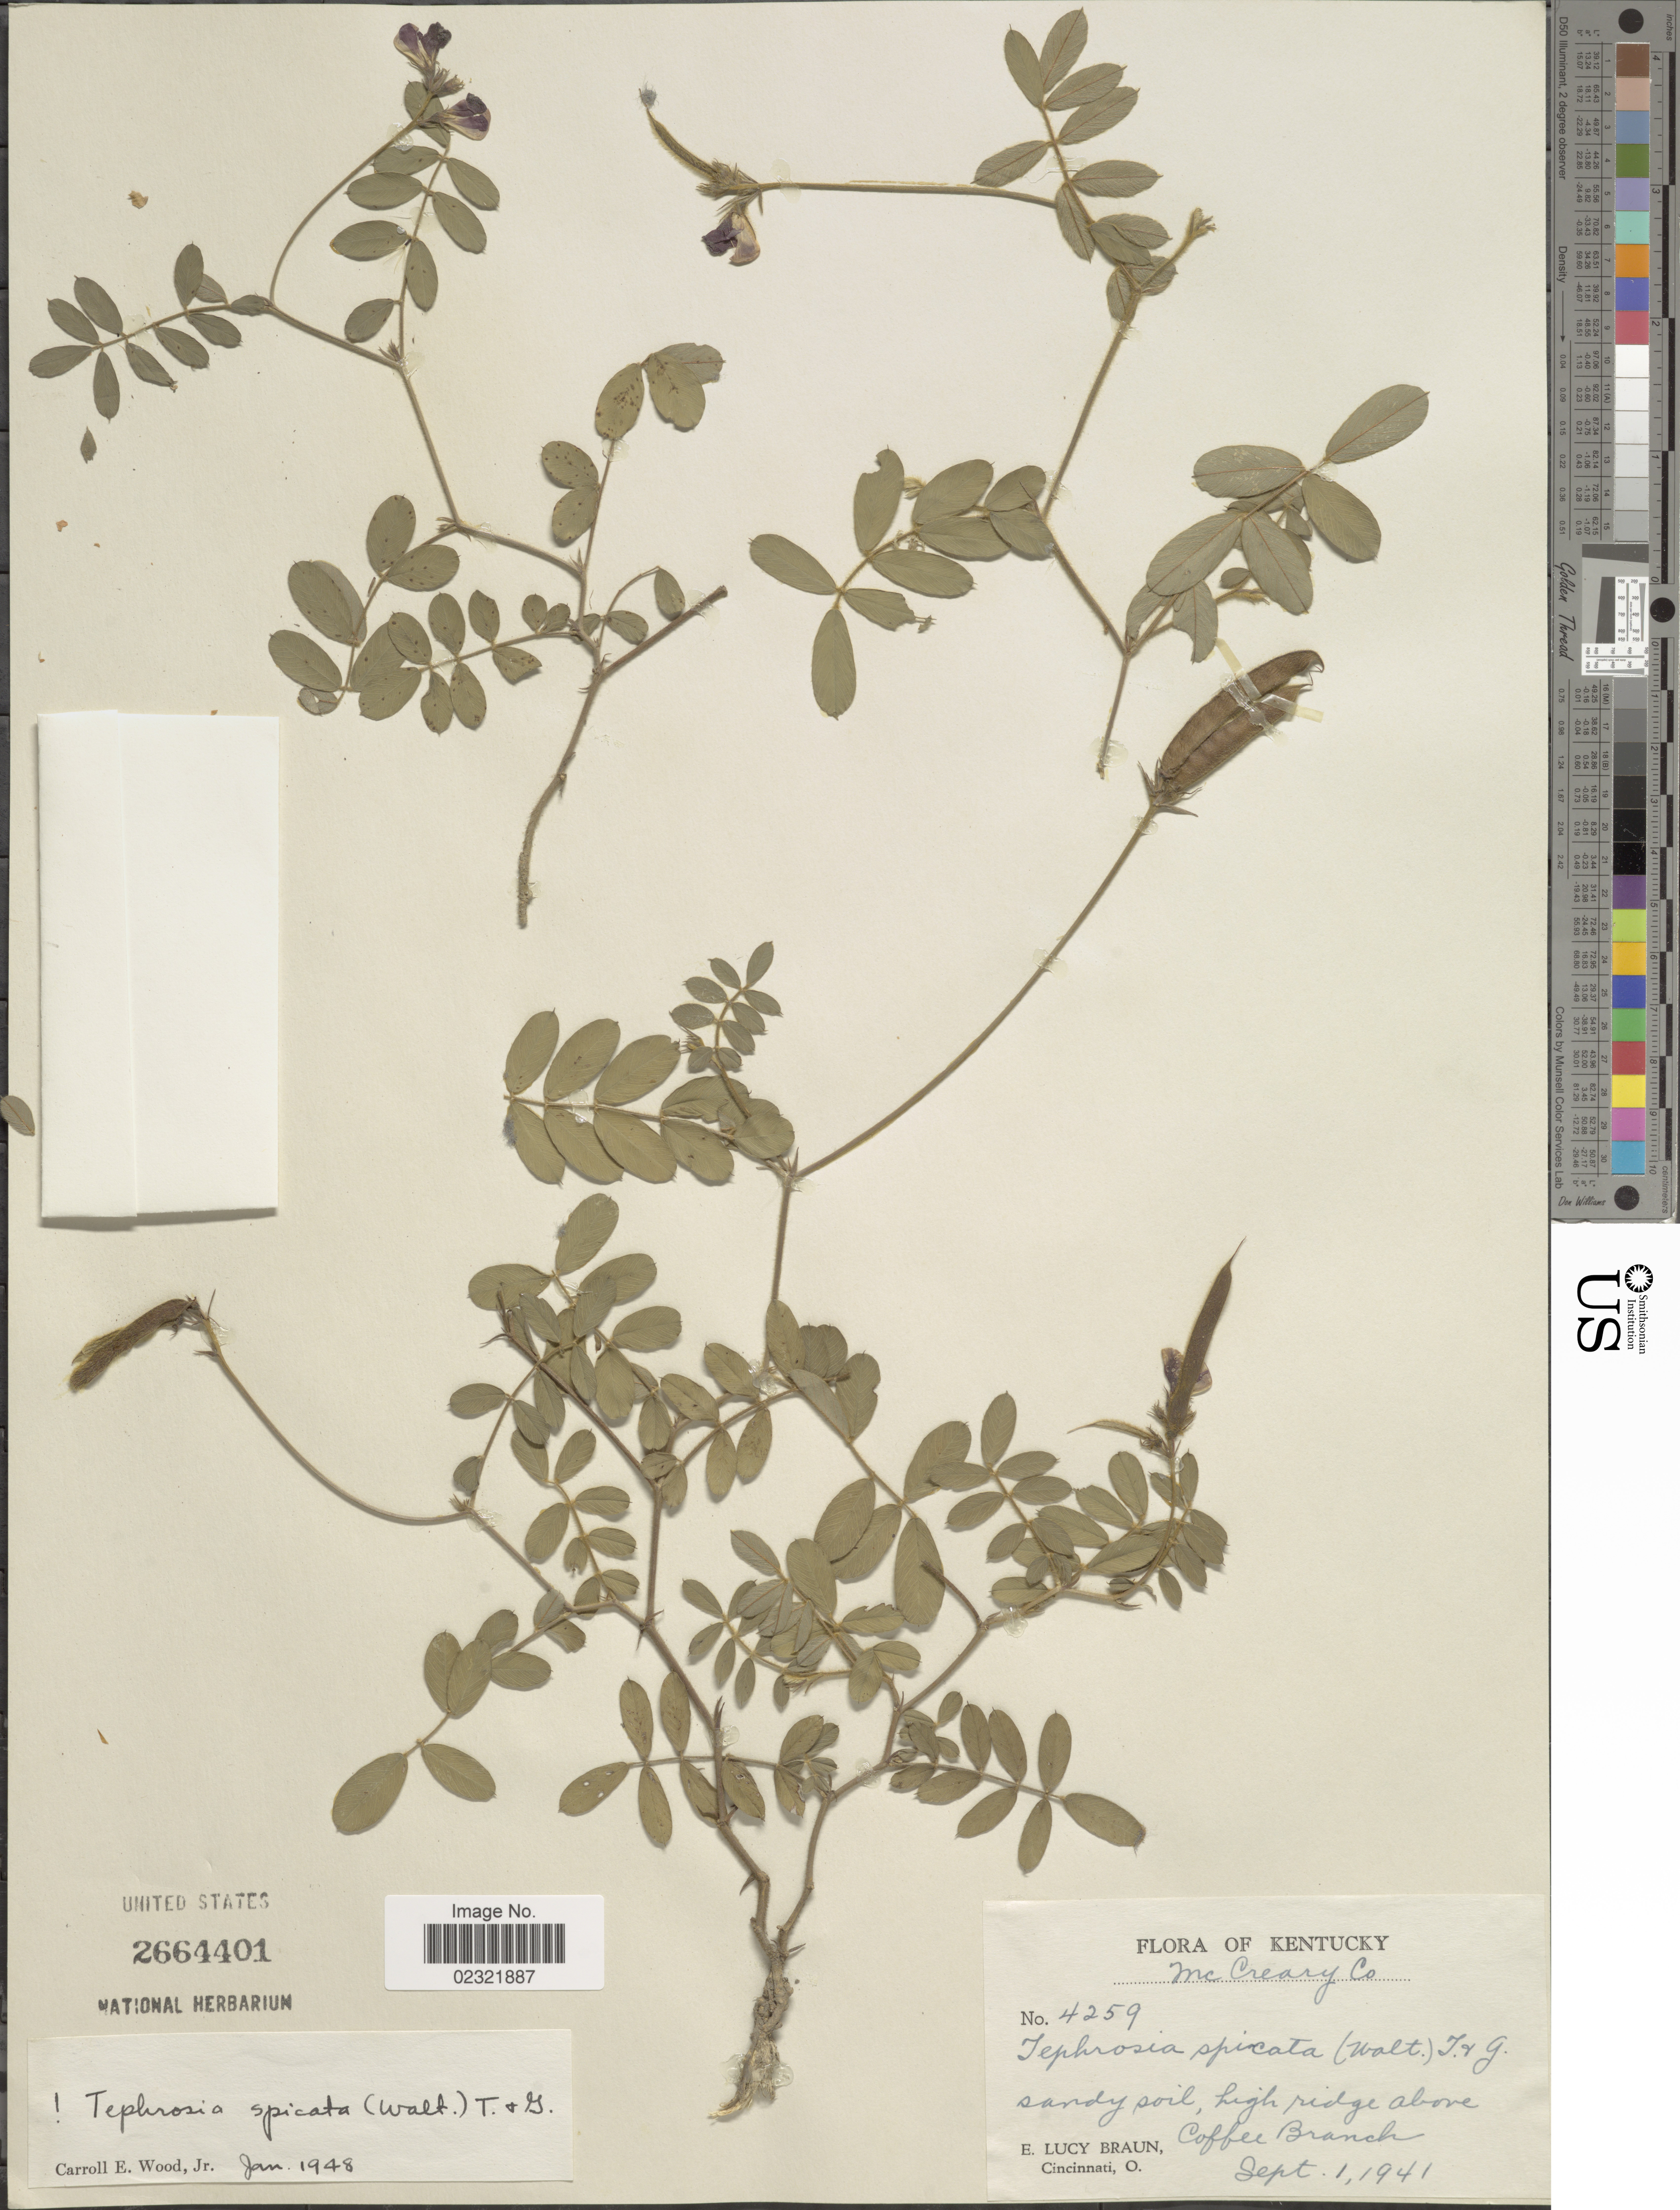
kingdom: Plantae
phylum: Tracheophyta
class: Magnoliopsida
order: Fabales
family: Fabaceae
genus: Tephrosia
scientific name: Tephrosia spicata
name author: (Walter) Torr. & A. Gray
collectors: E. L. Braun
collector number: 4259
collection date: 1941-09-01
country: United States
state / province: Kentucky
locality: McCreary Co, sandy soil, high ridge above Coffee Branch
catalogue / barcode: US 2664401